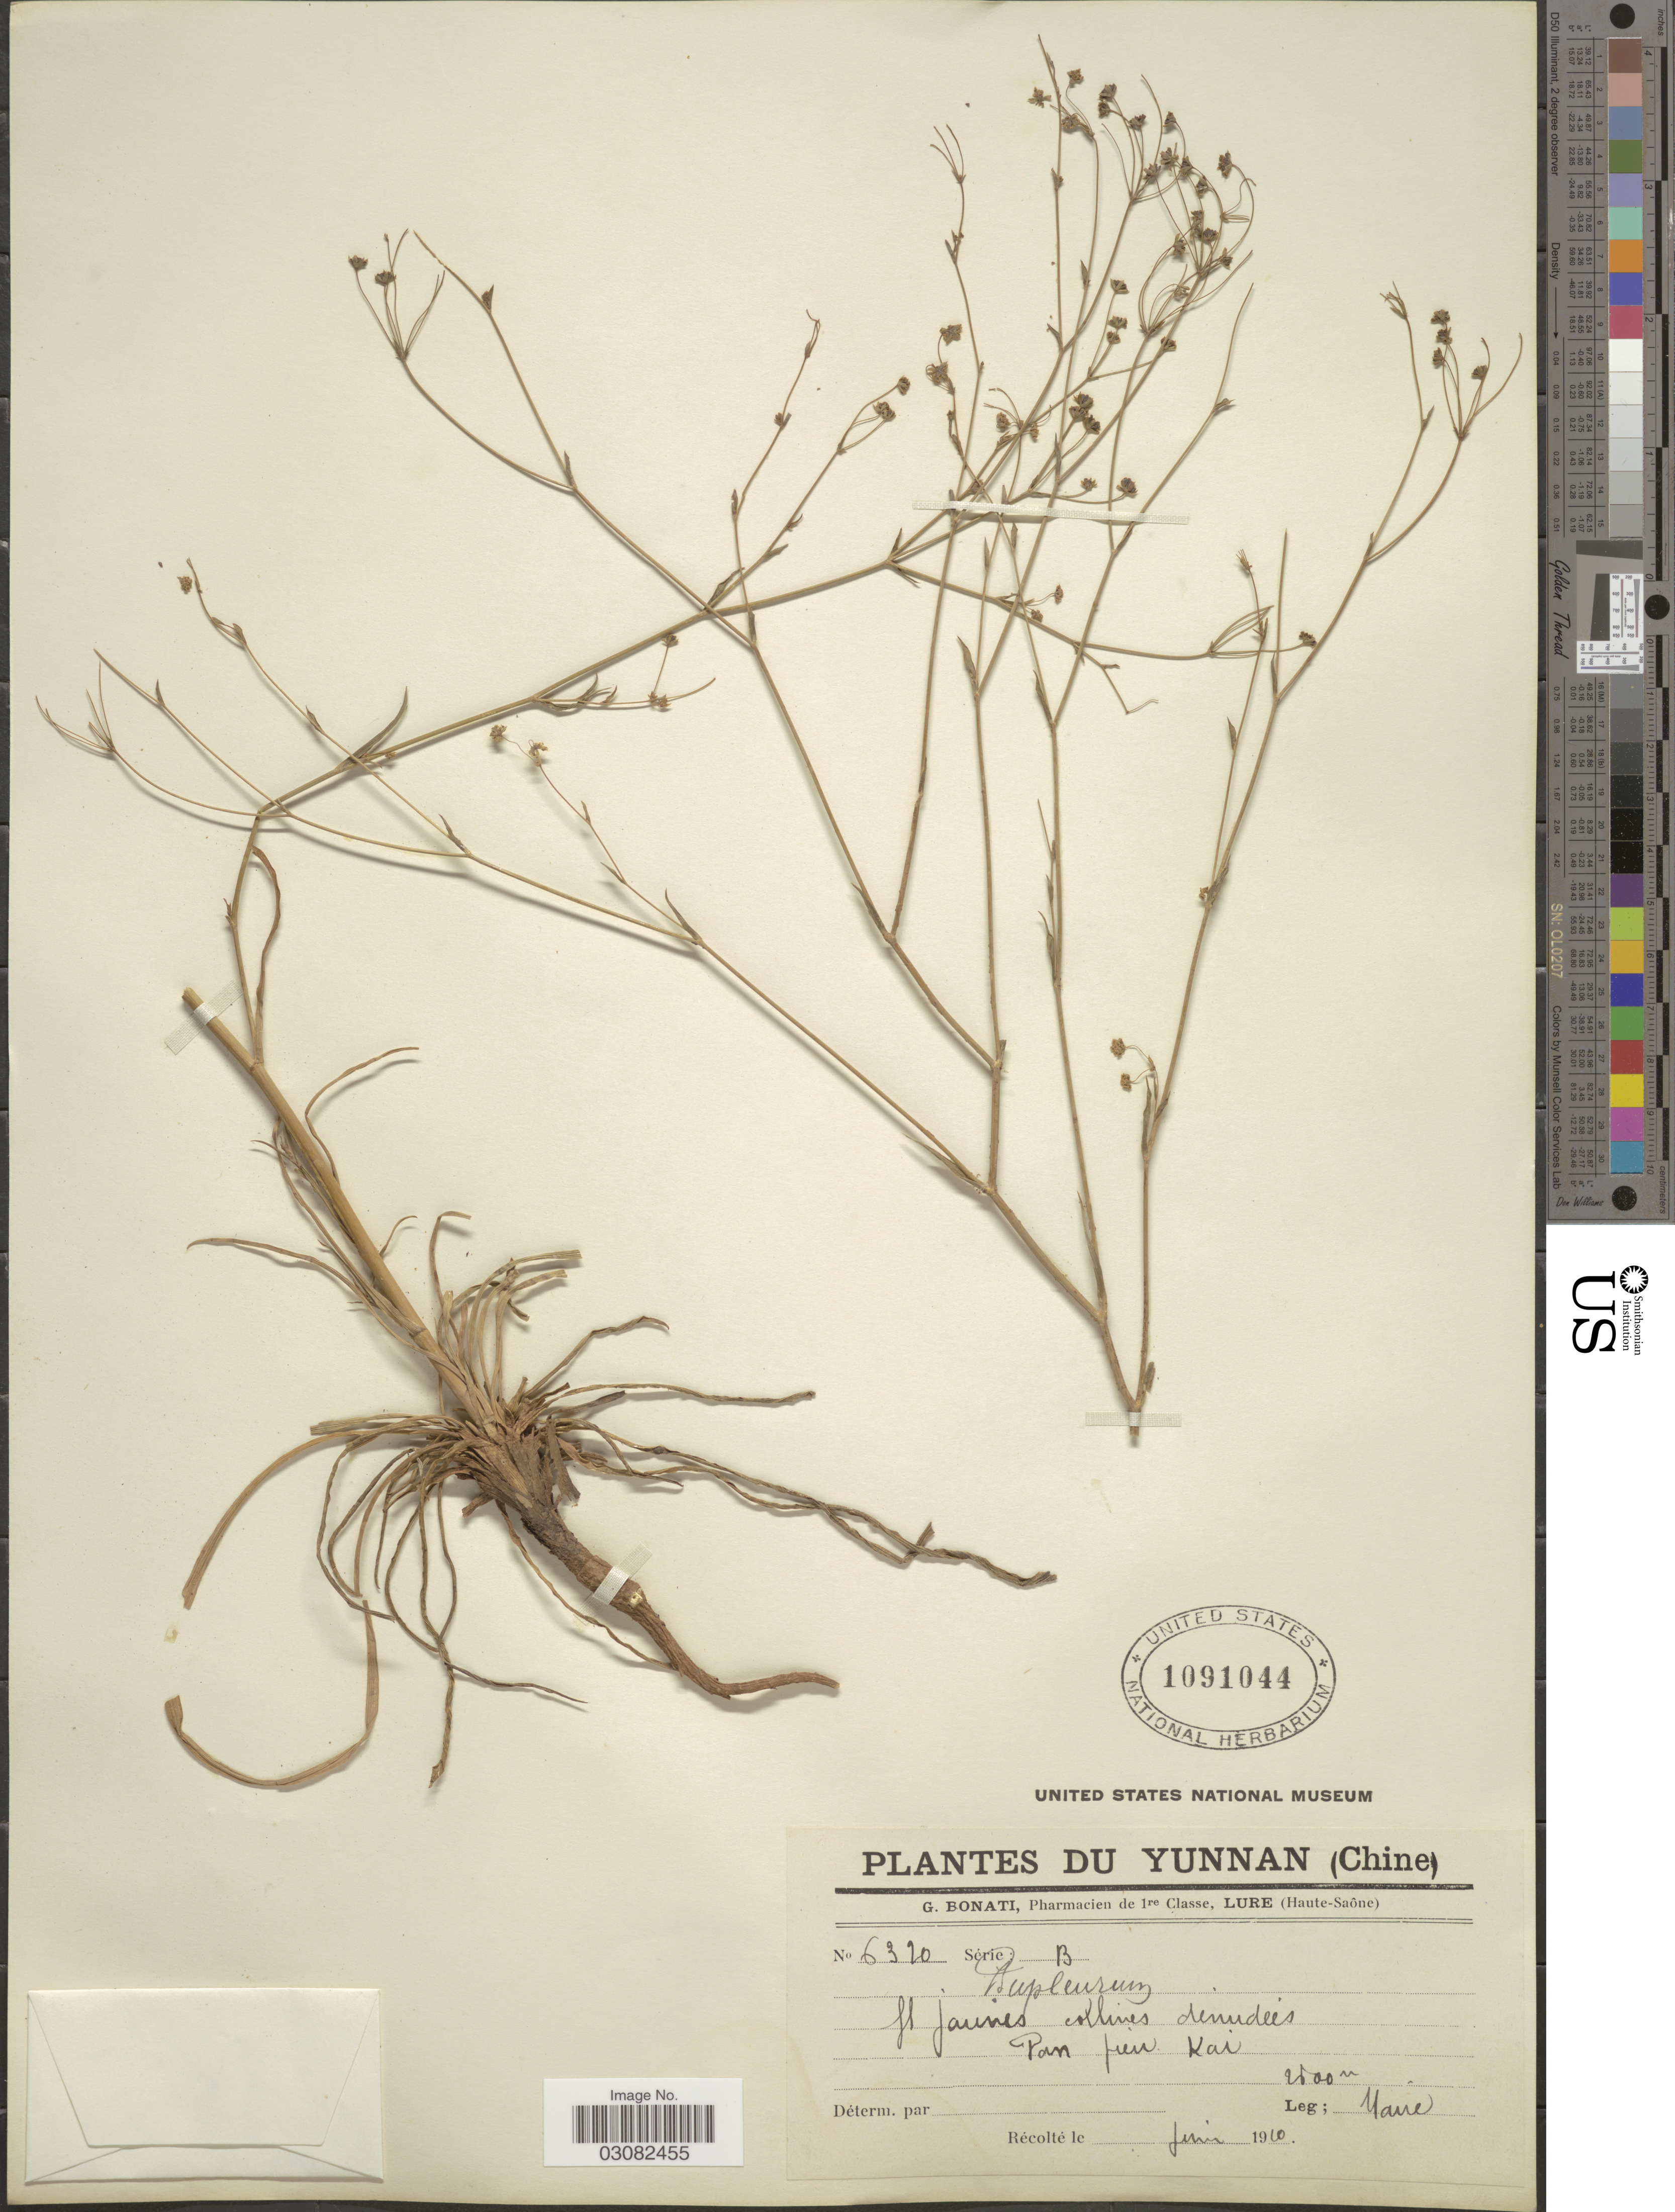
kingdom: Plantae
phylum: Tracheophyta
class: Magnoliopsida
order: Apiales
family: Apiaceae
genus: Bupleurum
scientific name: Bupleurum sp.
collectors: G. Bonati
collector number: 6320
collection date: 1910-06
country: China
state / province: Yunnan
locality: (Chine). Pan fieu [interpreted] Kai.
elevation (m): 2600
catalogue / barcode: US 1091044